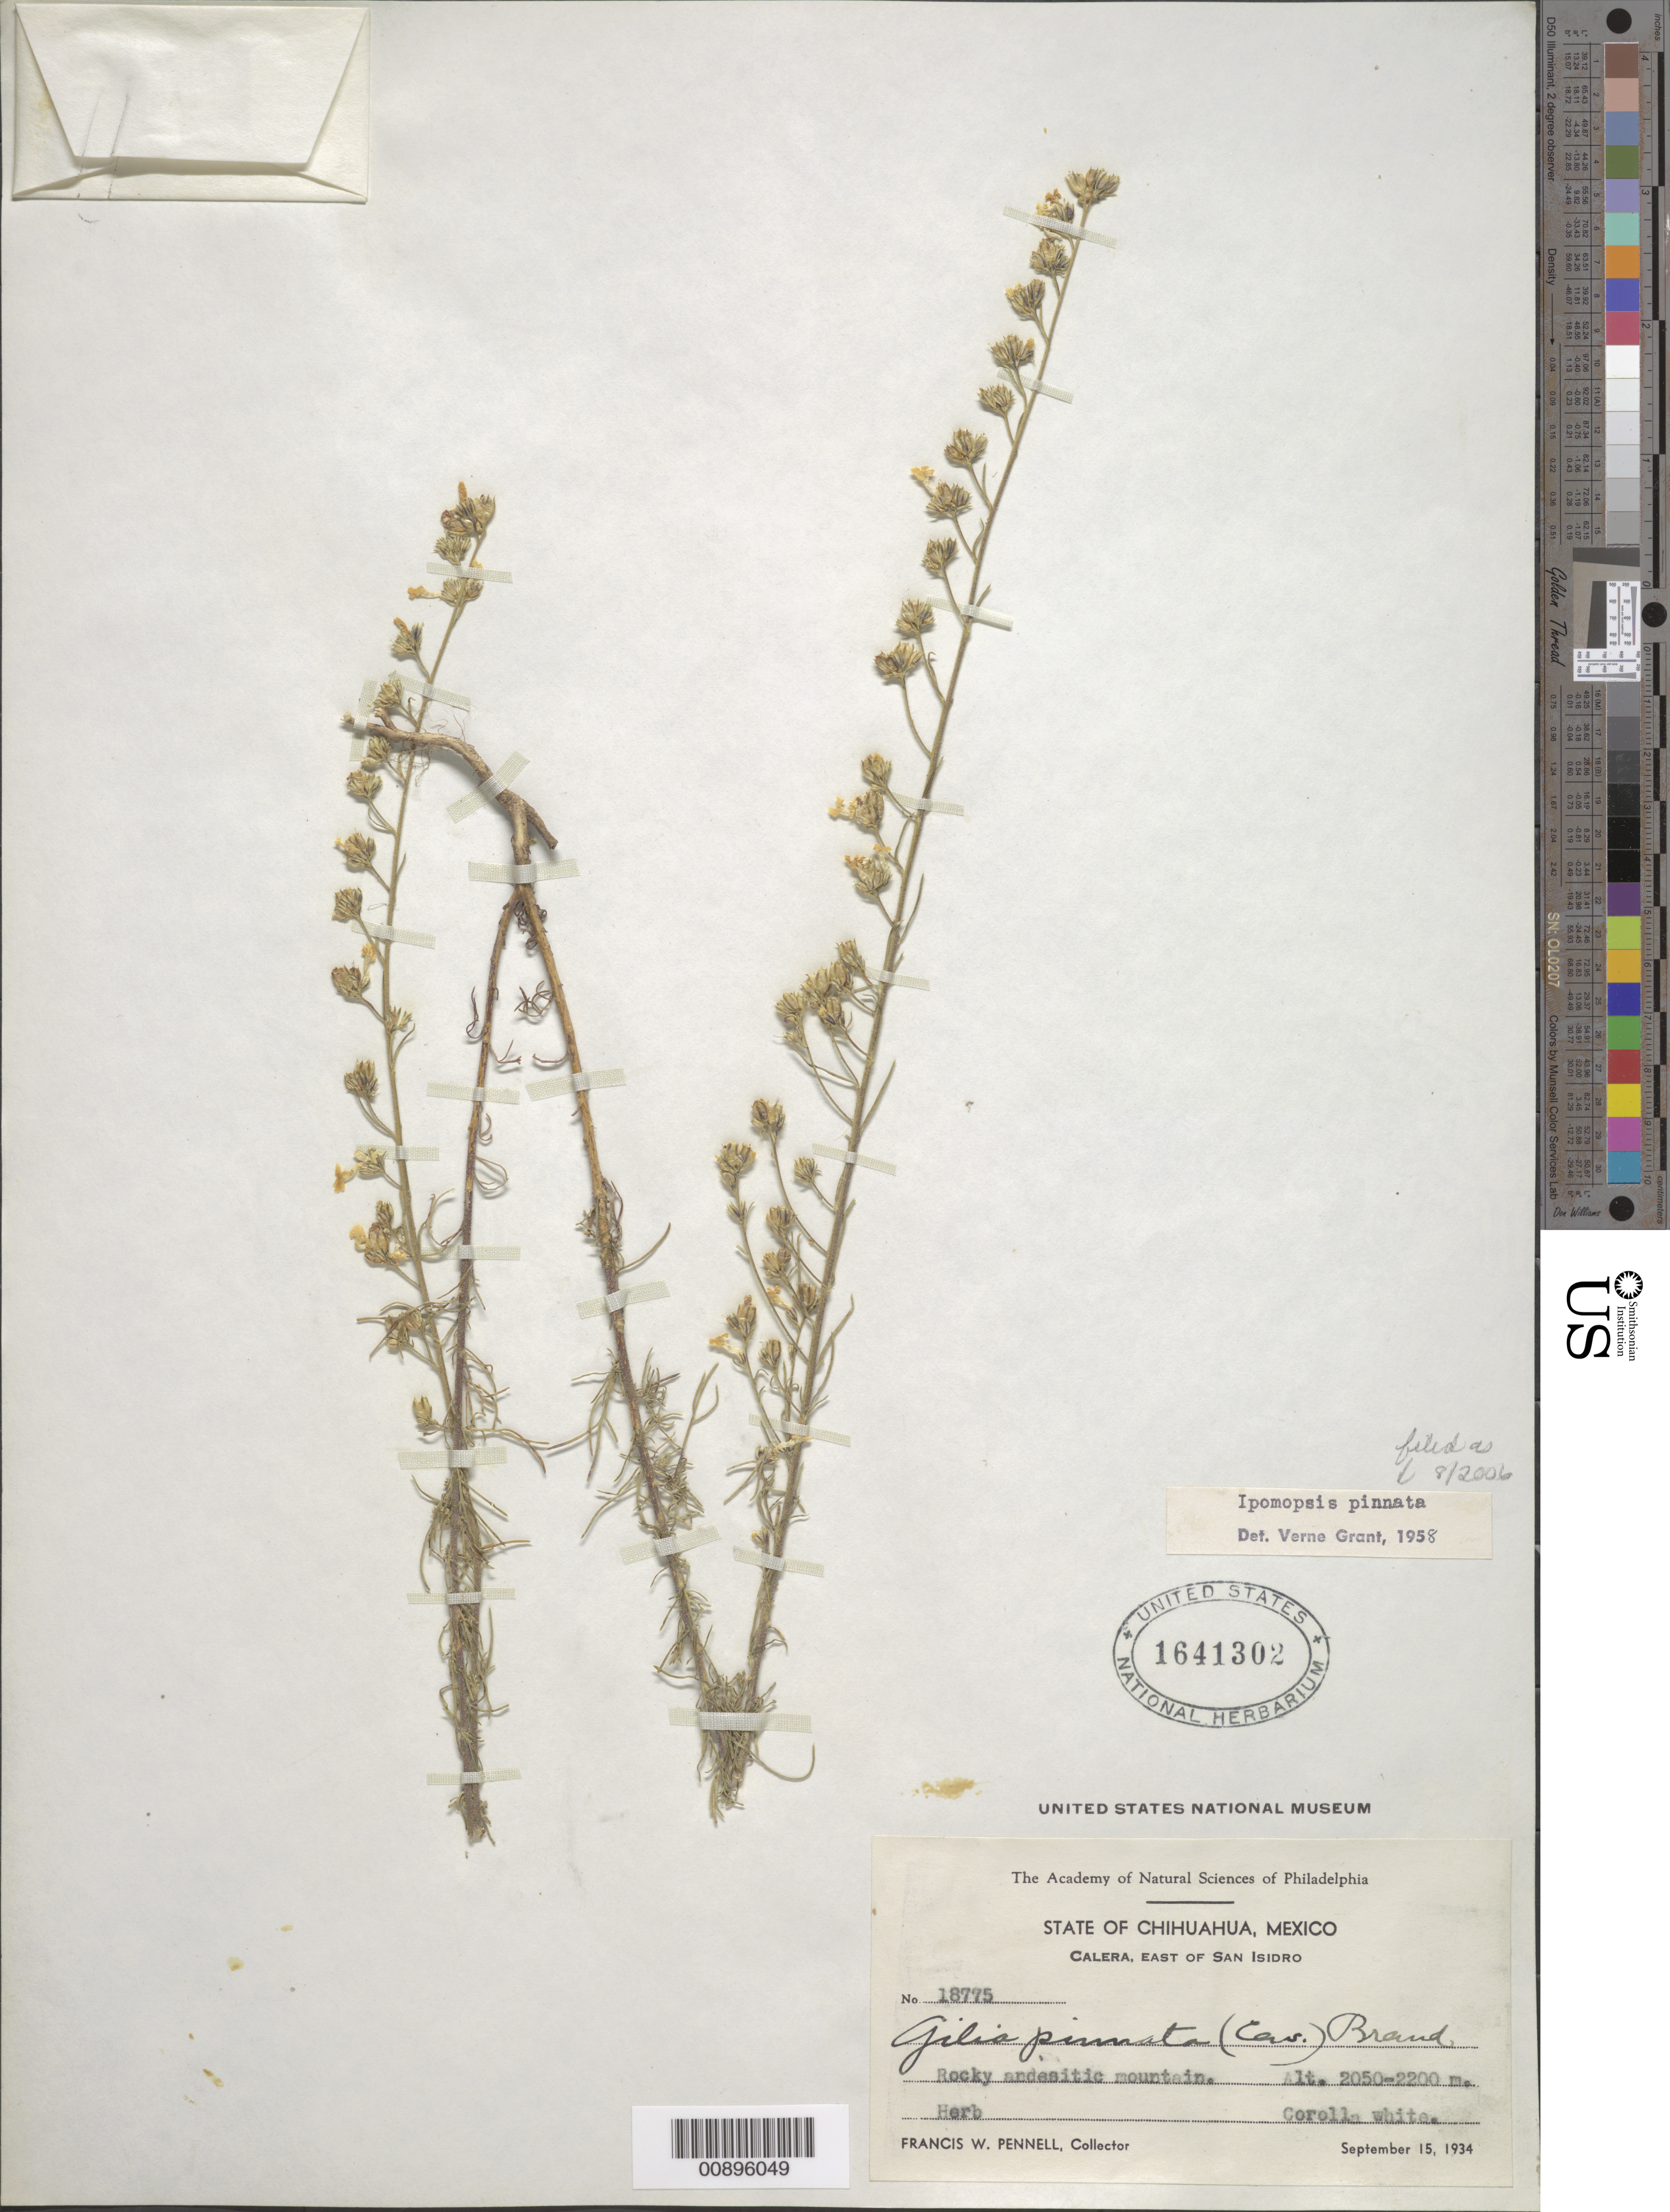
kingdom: Plantae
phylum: Tracheophyta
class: Magnoliopsida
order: Ericales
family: Polemoniaceae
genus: Ipomopsis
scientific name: Ipomopsis pinnata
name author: (Cav.) V.E. Grant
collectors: F. W. Pennell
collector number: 18775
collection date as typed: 15 Sep 1934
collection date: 1934-09-15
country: Mexico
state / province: Chihuahua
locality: Calera, east of San Isidro, Chihuahua.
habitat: Rocky andesitic mountain.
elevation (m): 2200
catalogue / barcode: US 1641302